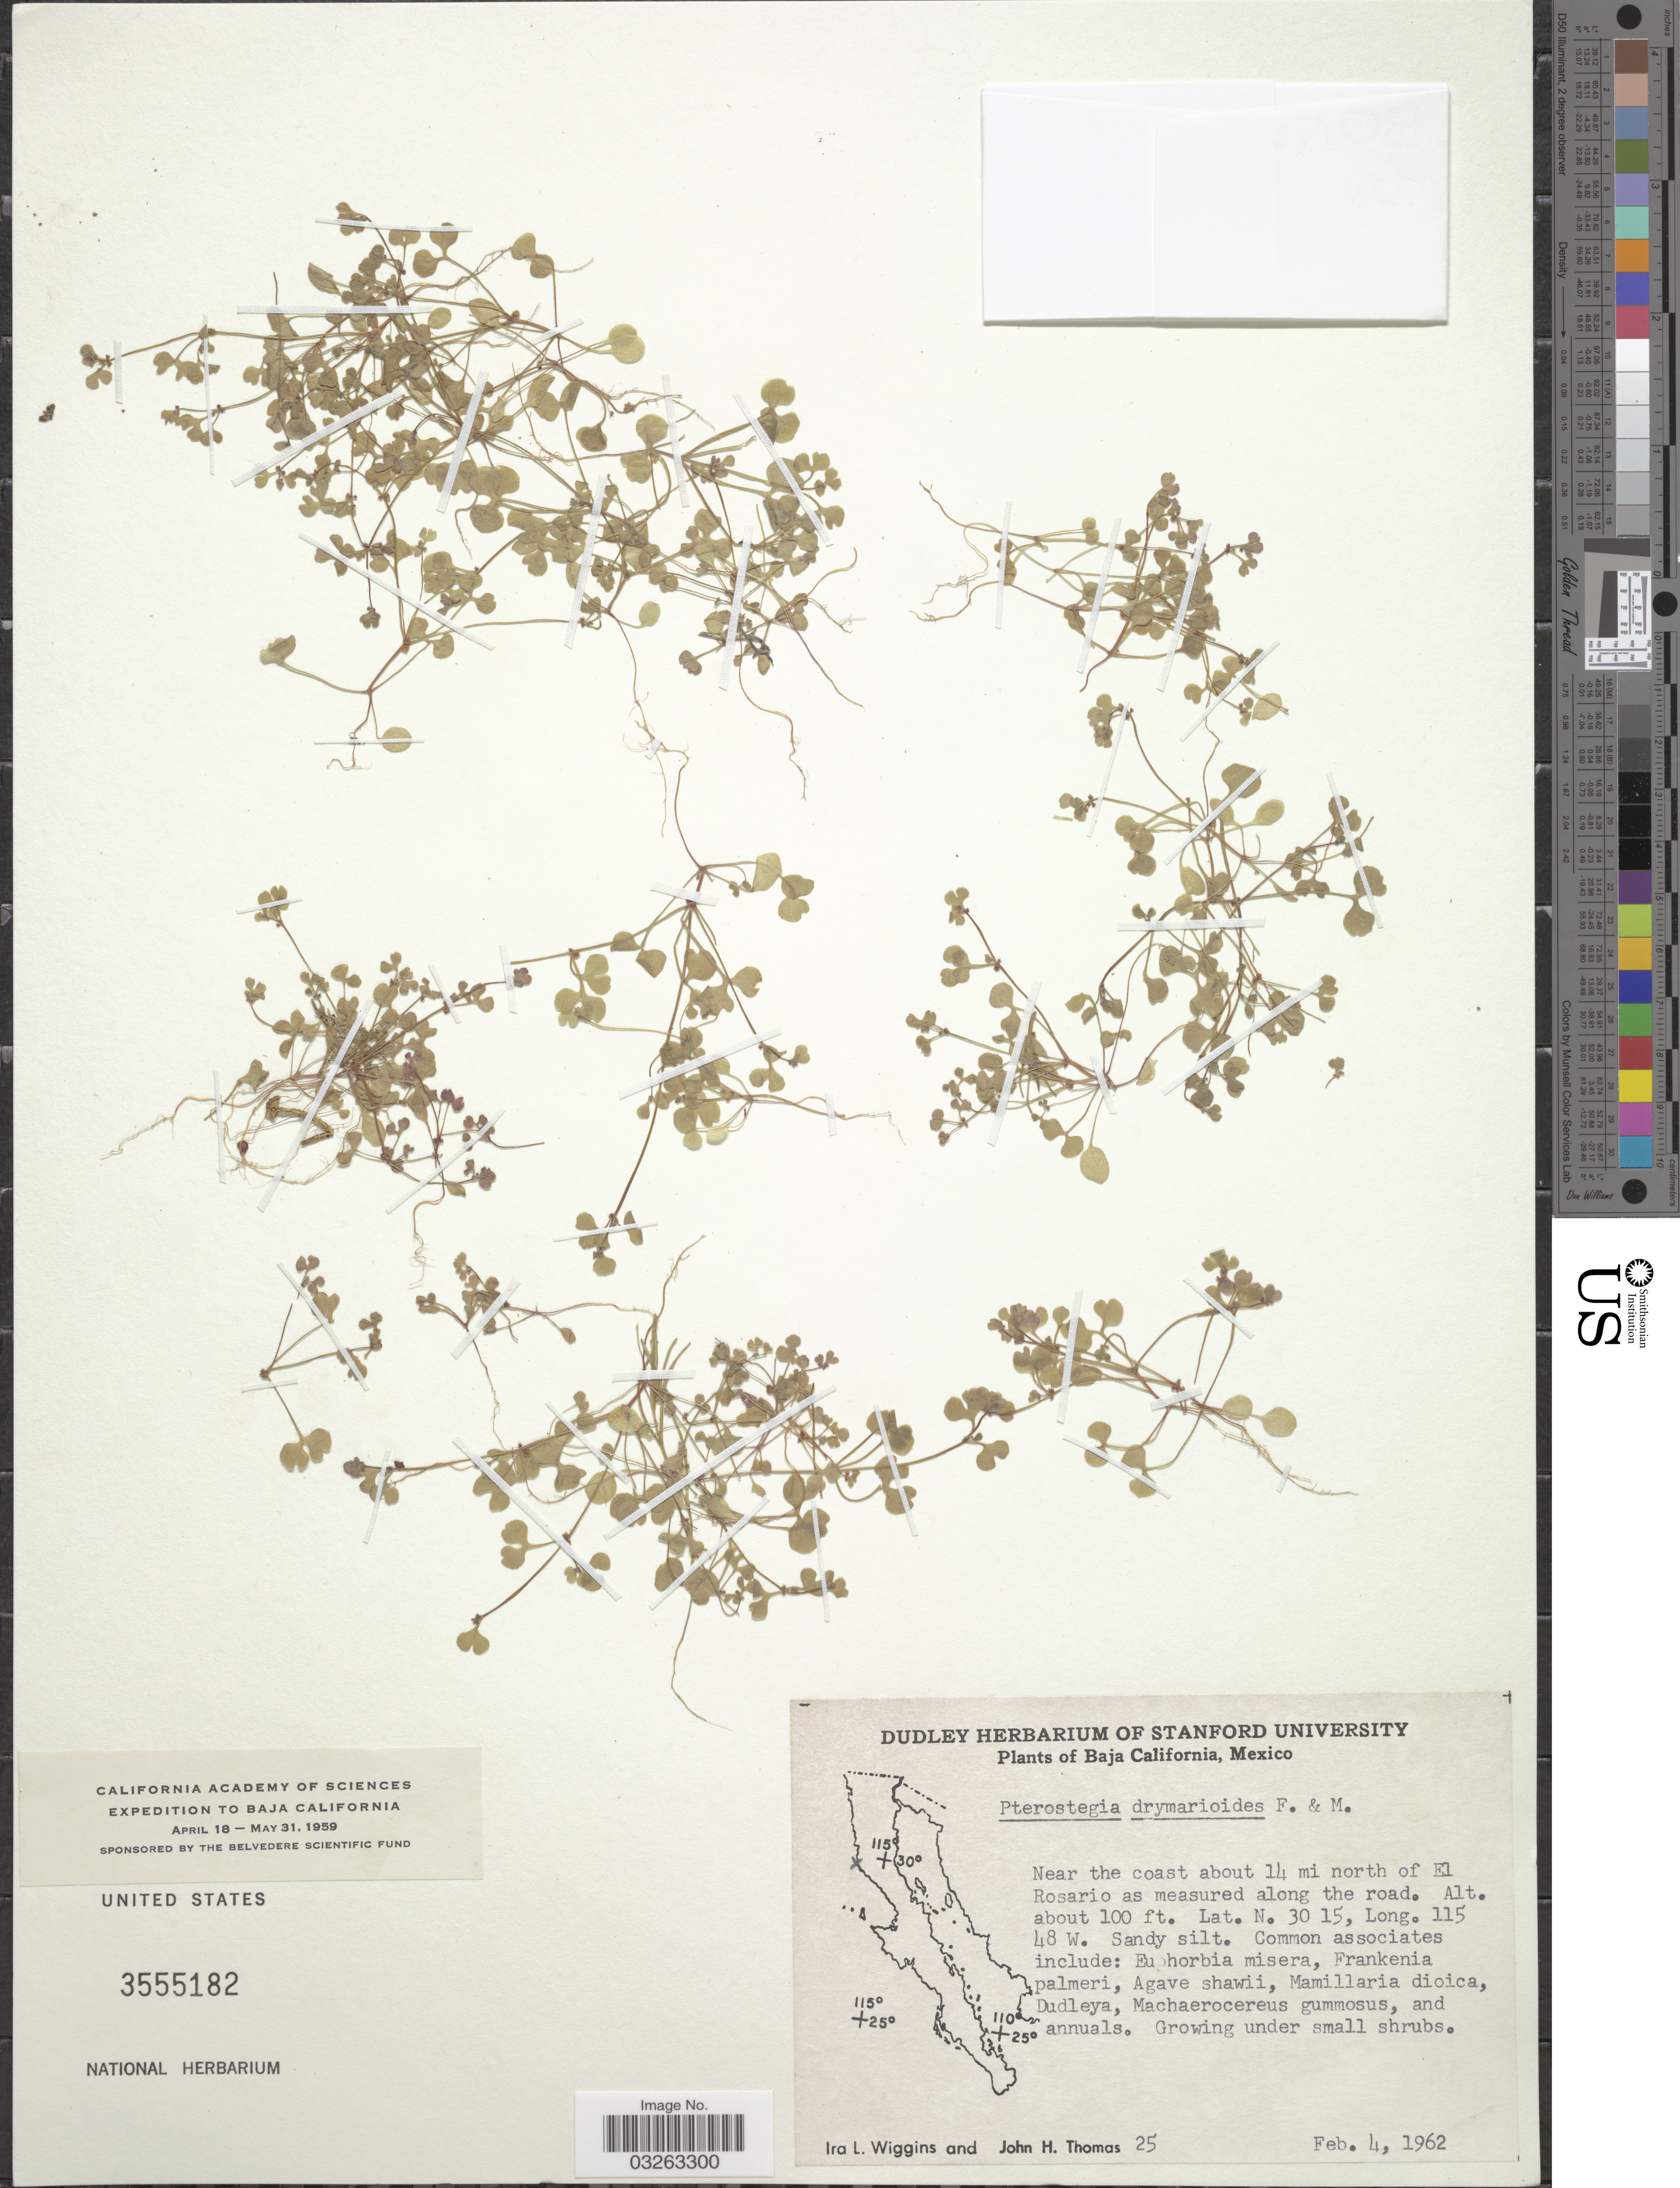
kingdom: Plantae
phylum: Tracheophyta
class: Magnoliopsida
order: Caryophyllales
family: Polygonaceae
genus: Pterostegia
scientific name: Pterostegia drymarioides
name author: Fisch. & C.A. Mey.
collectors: I. L. Wiggins & J. H. Thomas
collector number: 25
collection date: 1962-02-04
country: Mexico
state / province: Baja California Norte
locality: Near the coast about 14 mi north of El Rosario as measured along the road.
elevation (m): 30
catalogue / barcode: US 3555182